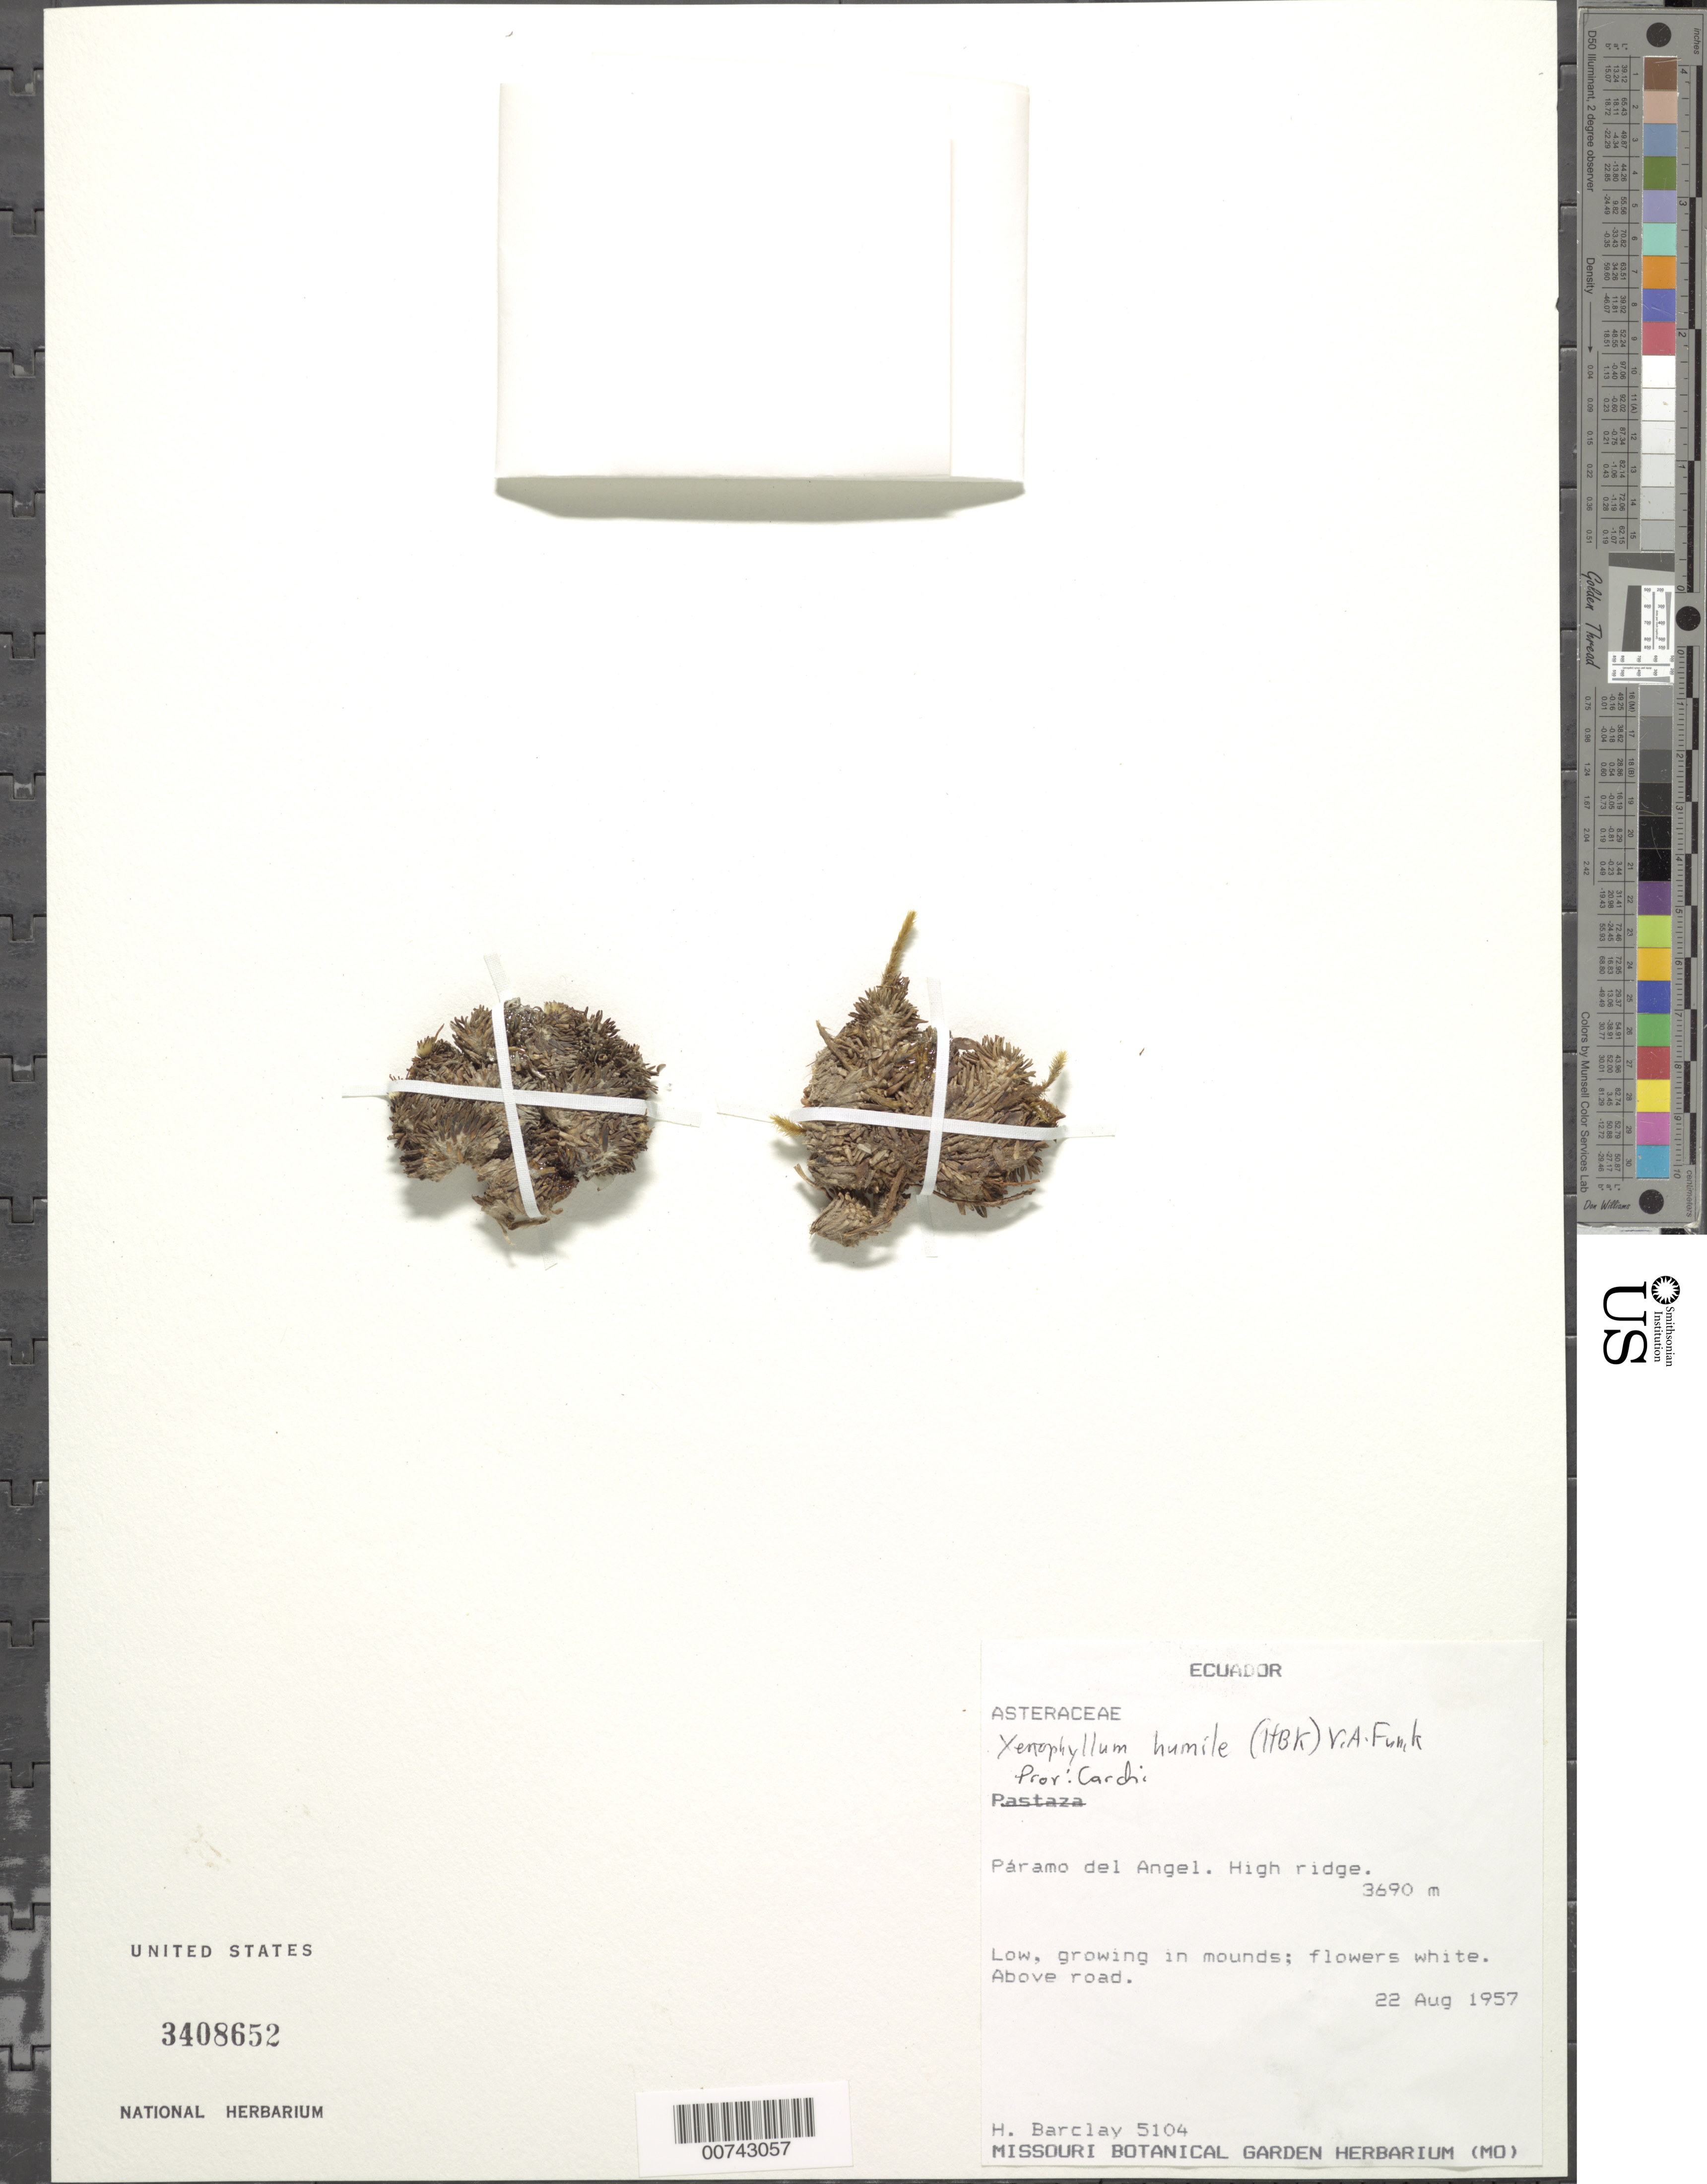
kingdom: Plantae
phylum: Tracheophyta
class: Magnoliopsida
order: Asterales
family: Asteraceae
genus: Xenophyllum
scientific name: Xenophyllum humile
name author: (Kunth) V.A. Funk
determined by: Funk, Vicki A., (BOT), Smithsonian Institution - National Museum of Natural History (UNITED STATES)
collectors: H. G. Barclay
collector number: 5104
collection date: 1957-08-22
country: Ecuador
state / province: Carchi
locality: Paramo del Angel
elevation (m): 3690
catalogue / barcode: US 3408652